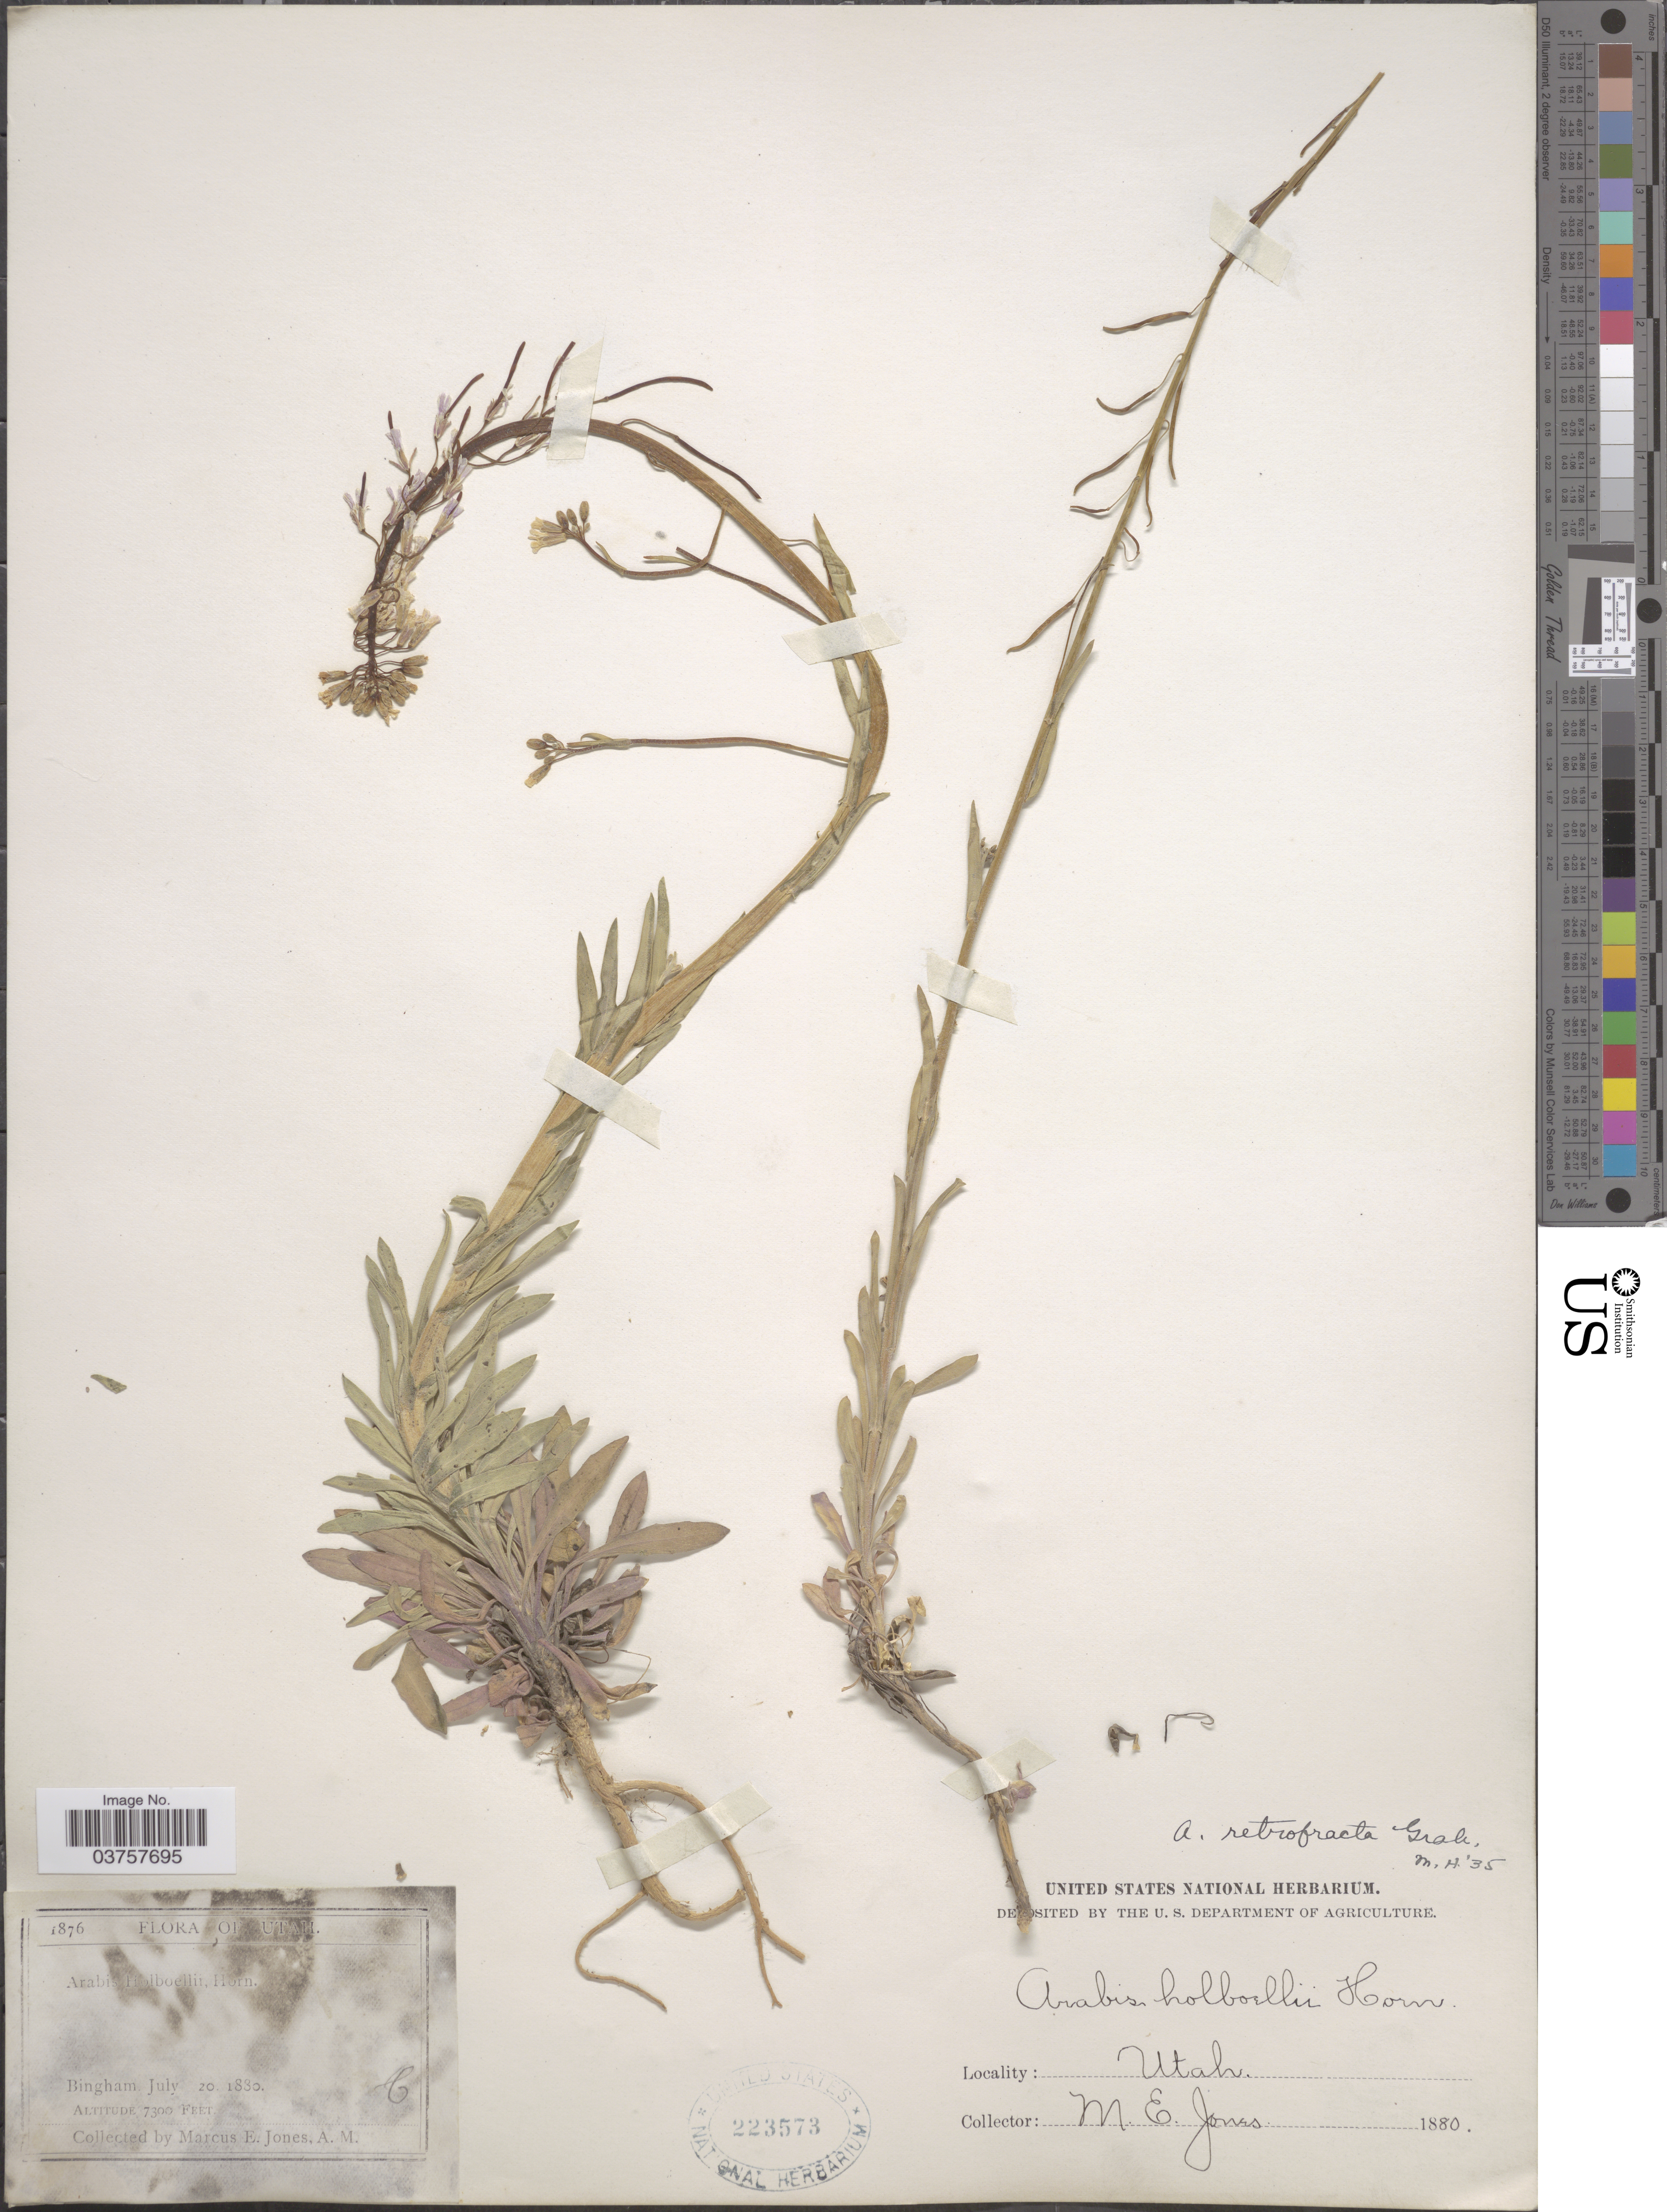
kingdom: Plantae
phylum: Tracheophyta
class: Magnoliopsida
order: Brassicales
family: Brassicaceae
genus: Arabis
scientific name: Arabis holboellii var. retrofracta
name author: Rydb.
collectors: M. E. Jones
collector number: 1876*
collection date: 1880-07-20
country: United States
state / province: Utah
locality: Bingham.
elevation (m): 2225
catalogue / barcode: US 223573